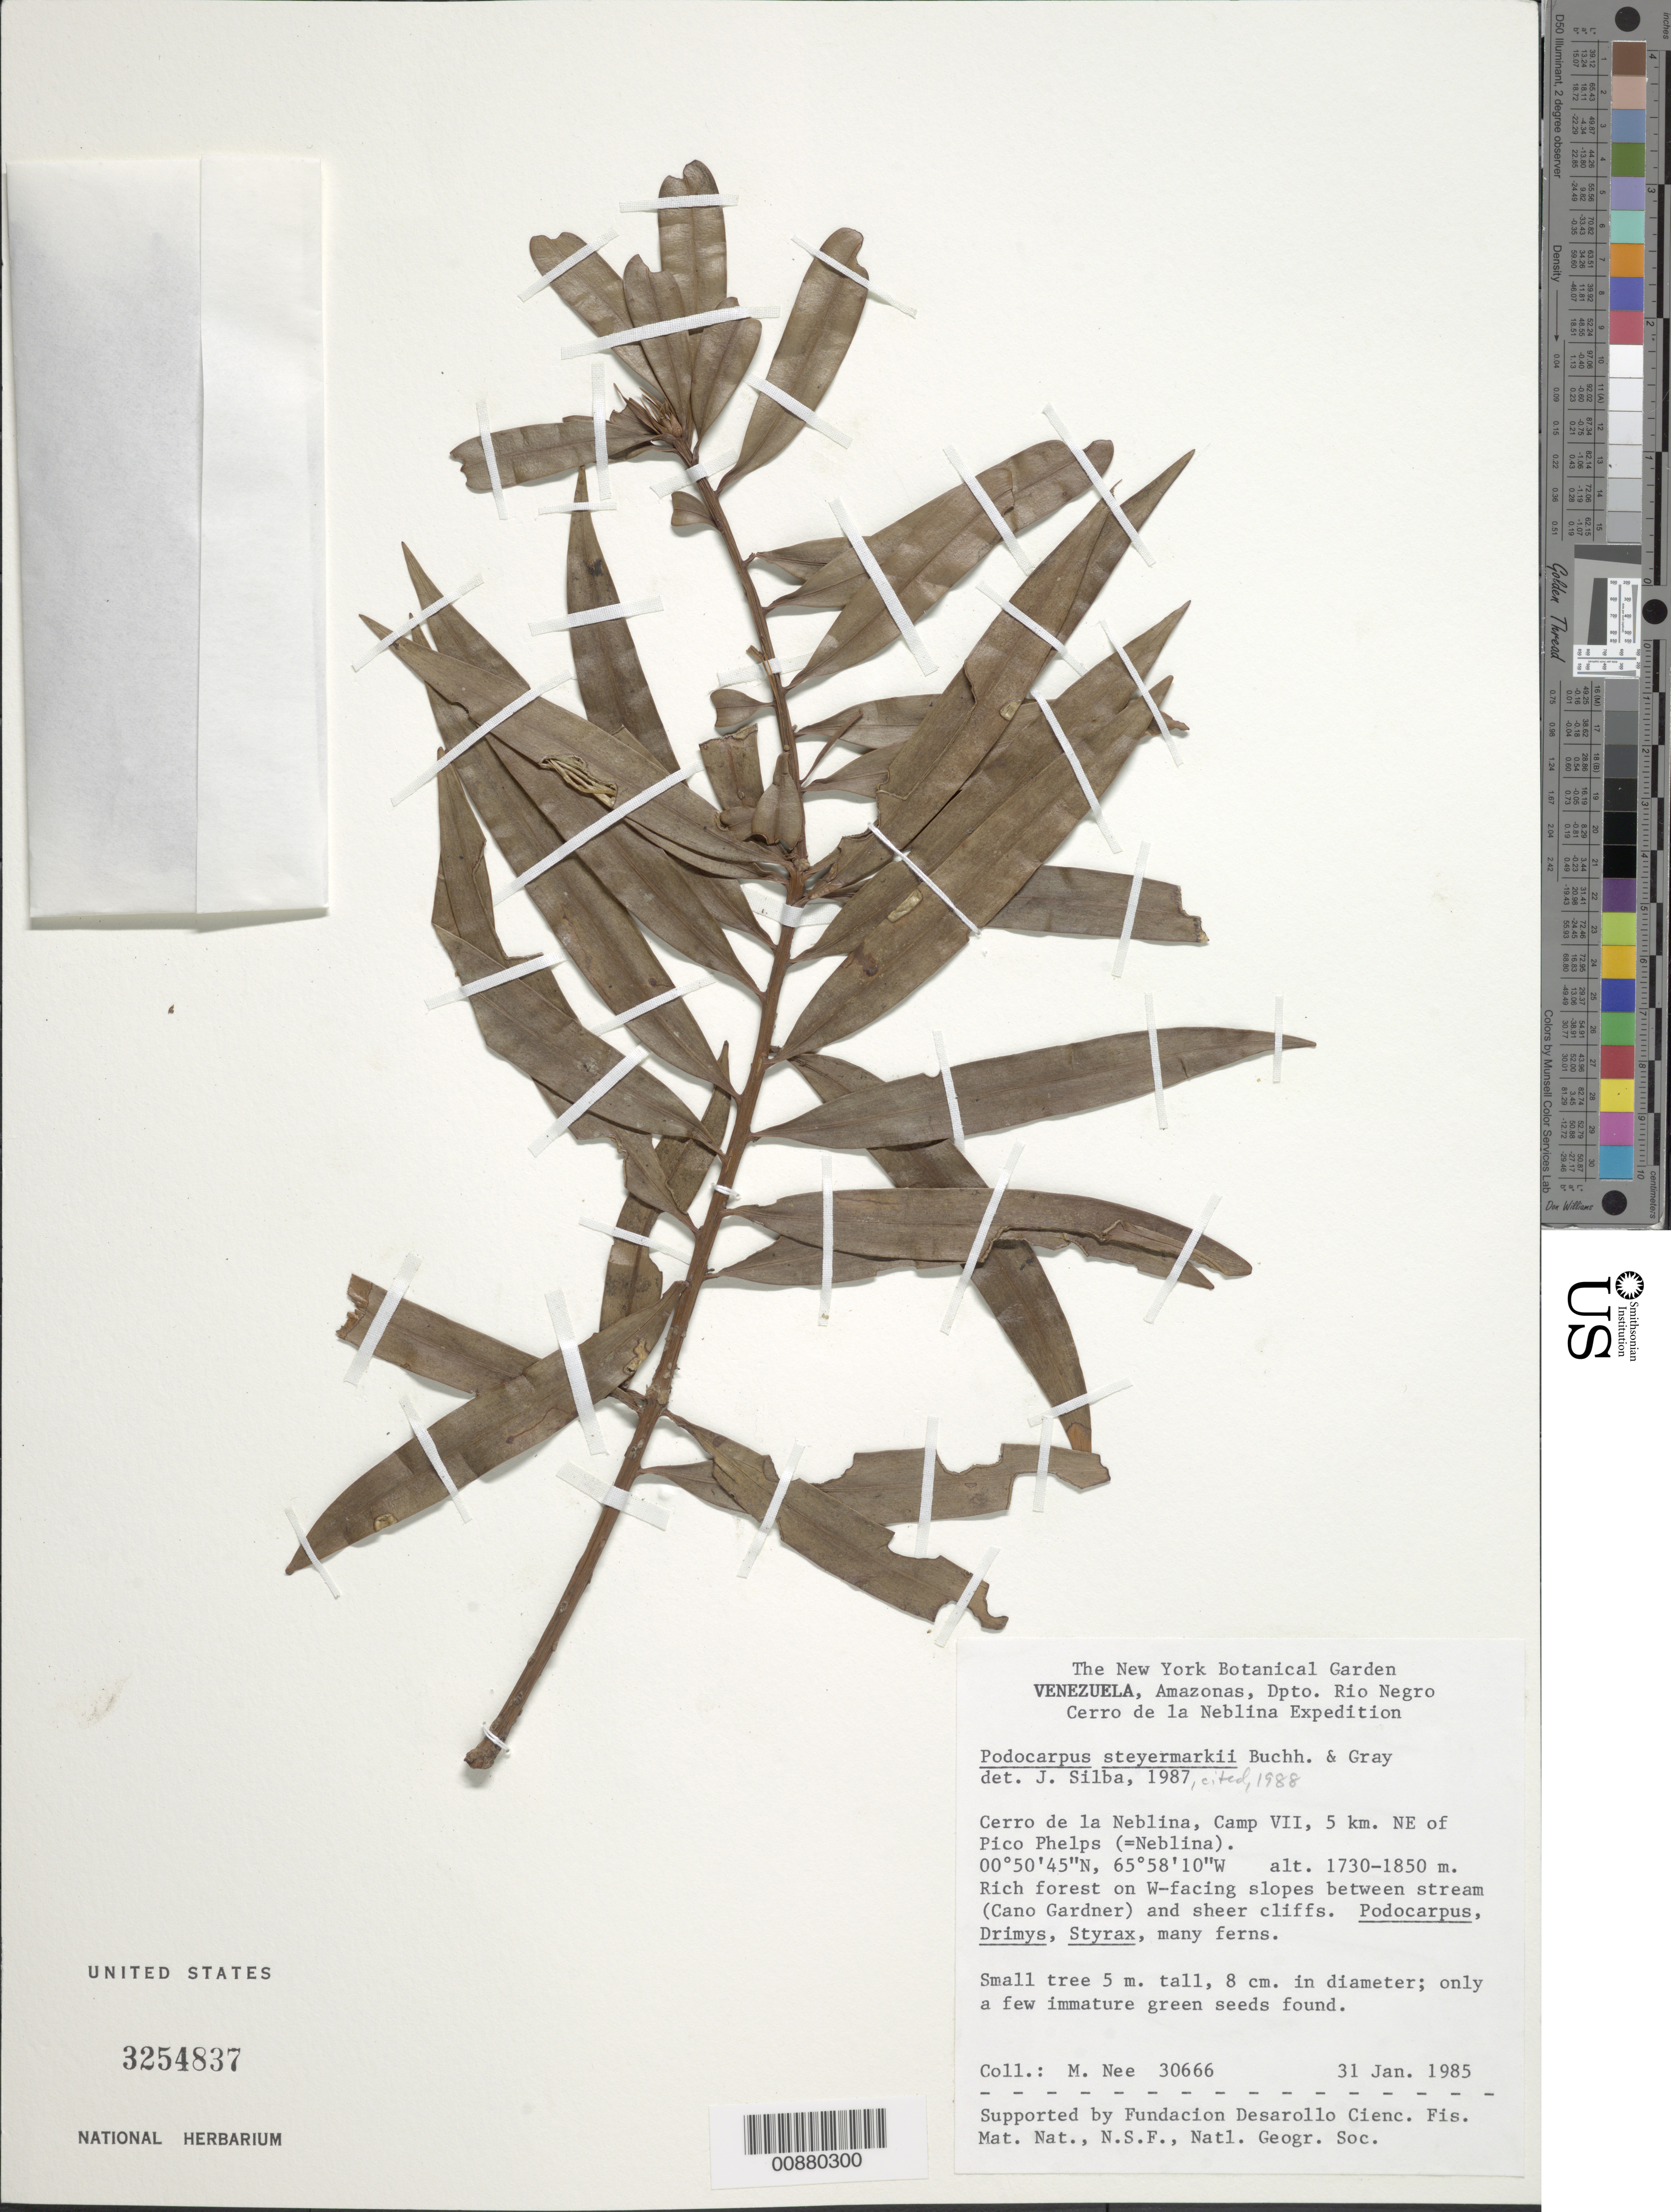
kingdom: Plantae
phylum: Tracheophyta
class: Pinopsida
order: Pinales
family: Podocarpaceae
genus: Podocarpus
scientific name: Podocarpus steyermarkii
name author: J. Buchholz & N.E. Gray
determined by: Silba, J.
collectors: M. Nee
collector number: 30666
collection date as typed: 31-Jan-85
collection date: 1985-01-31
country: Venezuela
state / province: Amazonas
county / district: Río Negro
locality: Cerro de la Neblina, Camp VII, 5 km NE of Pico Phelps (=Neblina)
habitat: Rich forest on W-facing slopes between stream (Cano Gardner) and sheer cliffs; Podocarpus, Drimys, Styrax, many ferns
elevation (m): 1730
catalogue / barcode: US 3254837